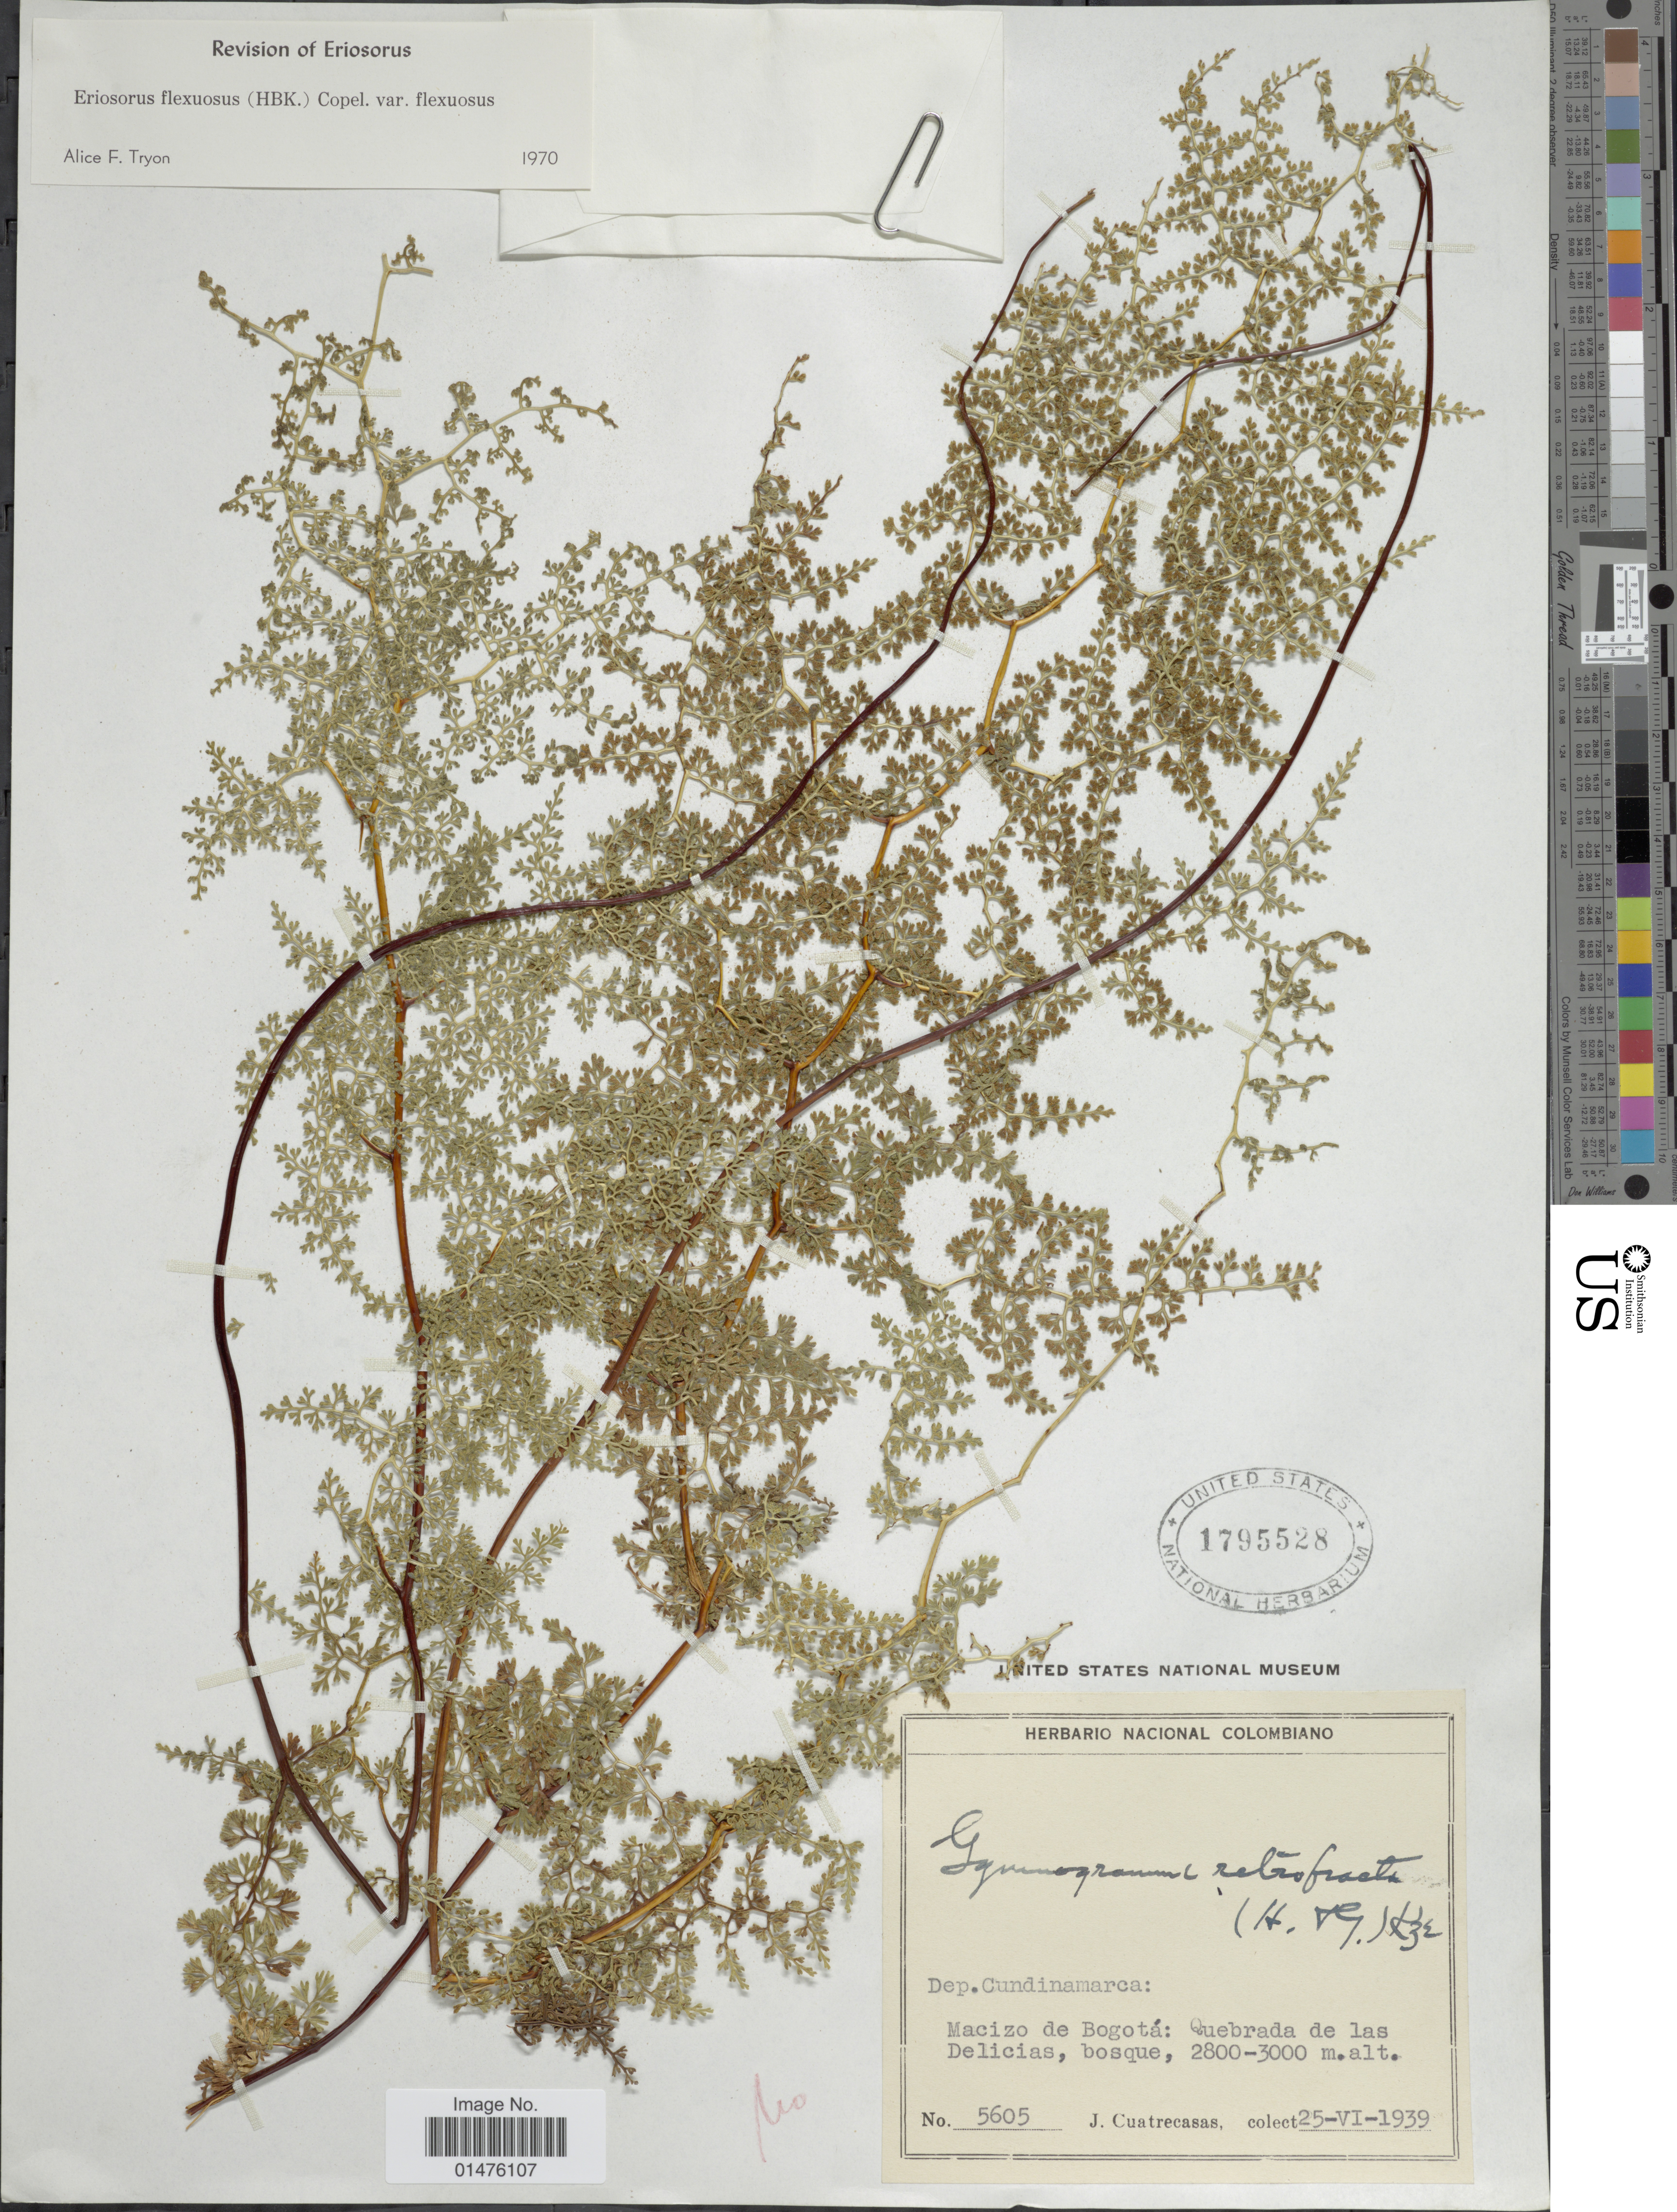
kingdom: Plantae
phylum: Tracheophyta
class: Polypodiopsida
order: Polypodiales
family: Pteridaceae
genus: Jamesonia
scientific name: Jamesonia flexuosa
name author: (Humb. & Bonpl.) Christenh.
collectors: J. Cuatrecasas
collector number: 5605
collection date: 1939-06-25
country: Colombia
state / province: Cundinamarca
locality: Dep. Cundinamarca: Macizo de Bogotá: Quebrada de las Delicias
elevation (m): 2800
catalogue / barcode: US 1795528